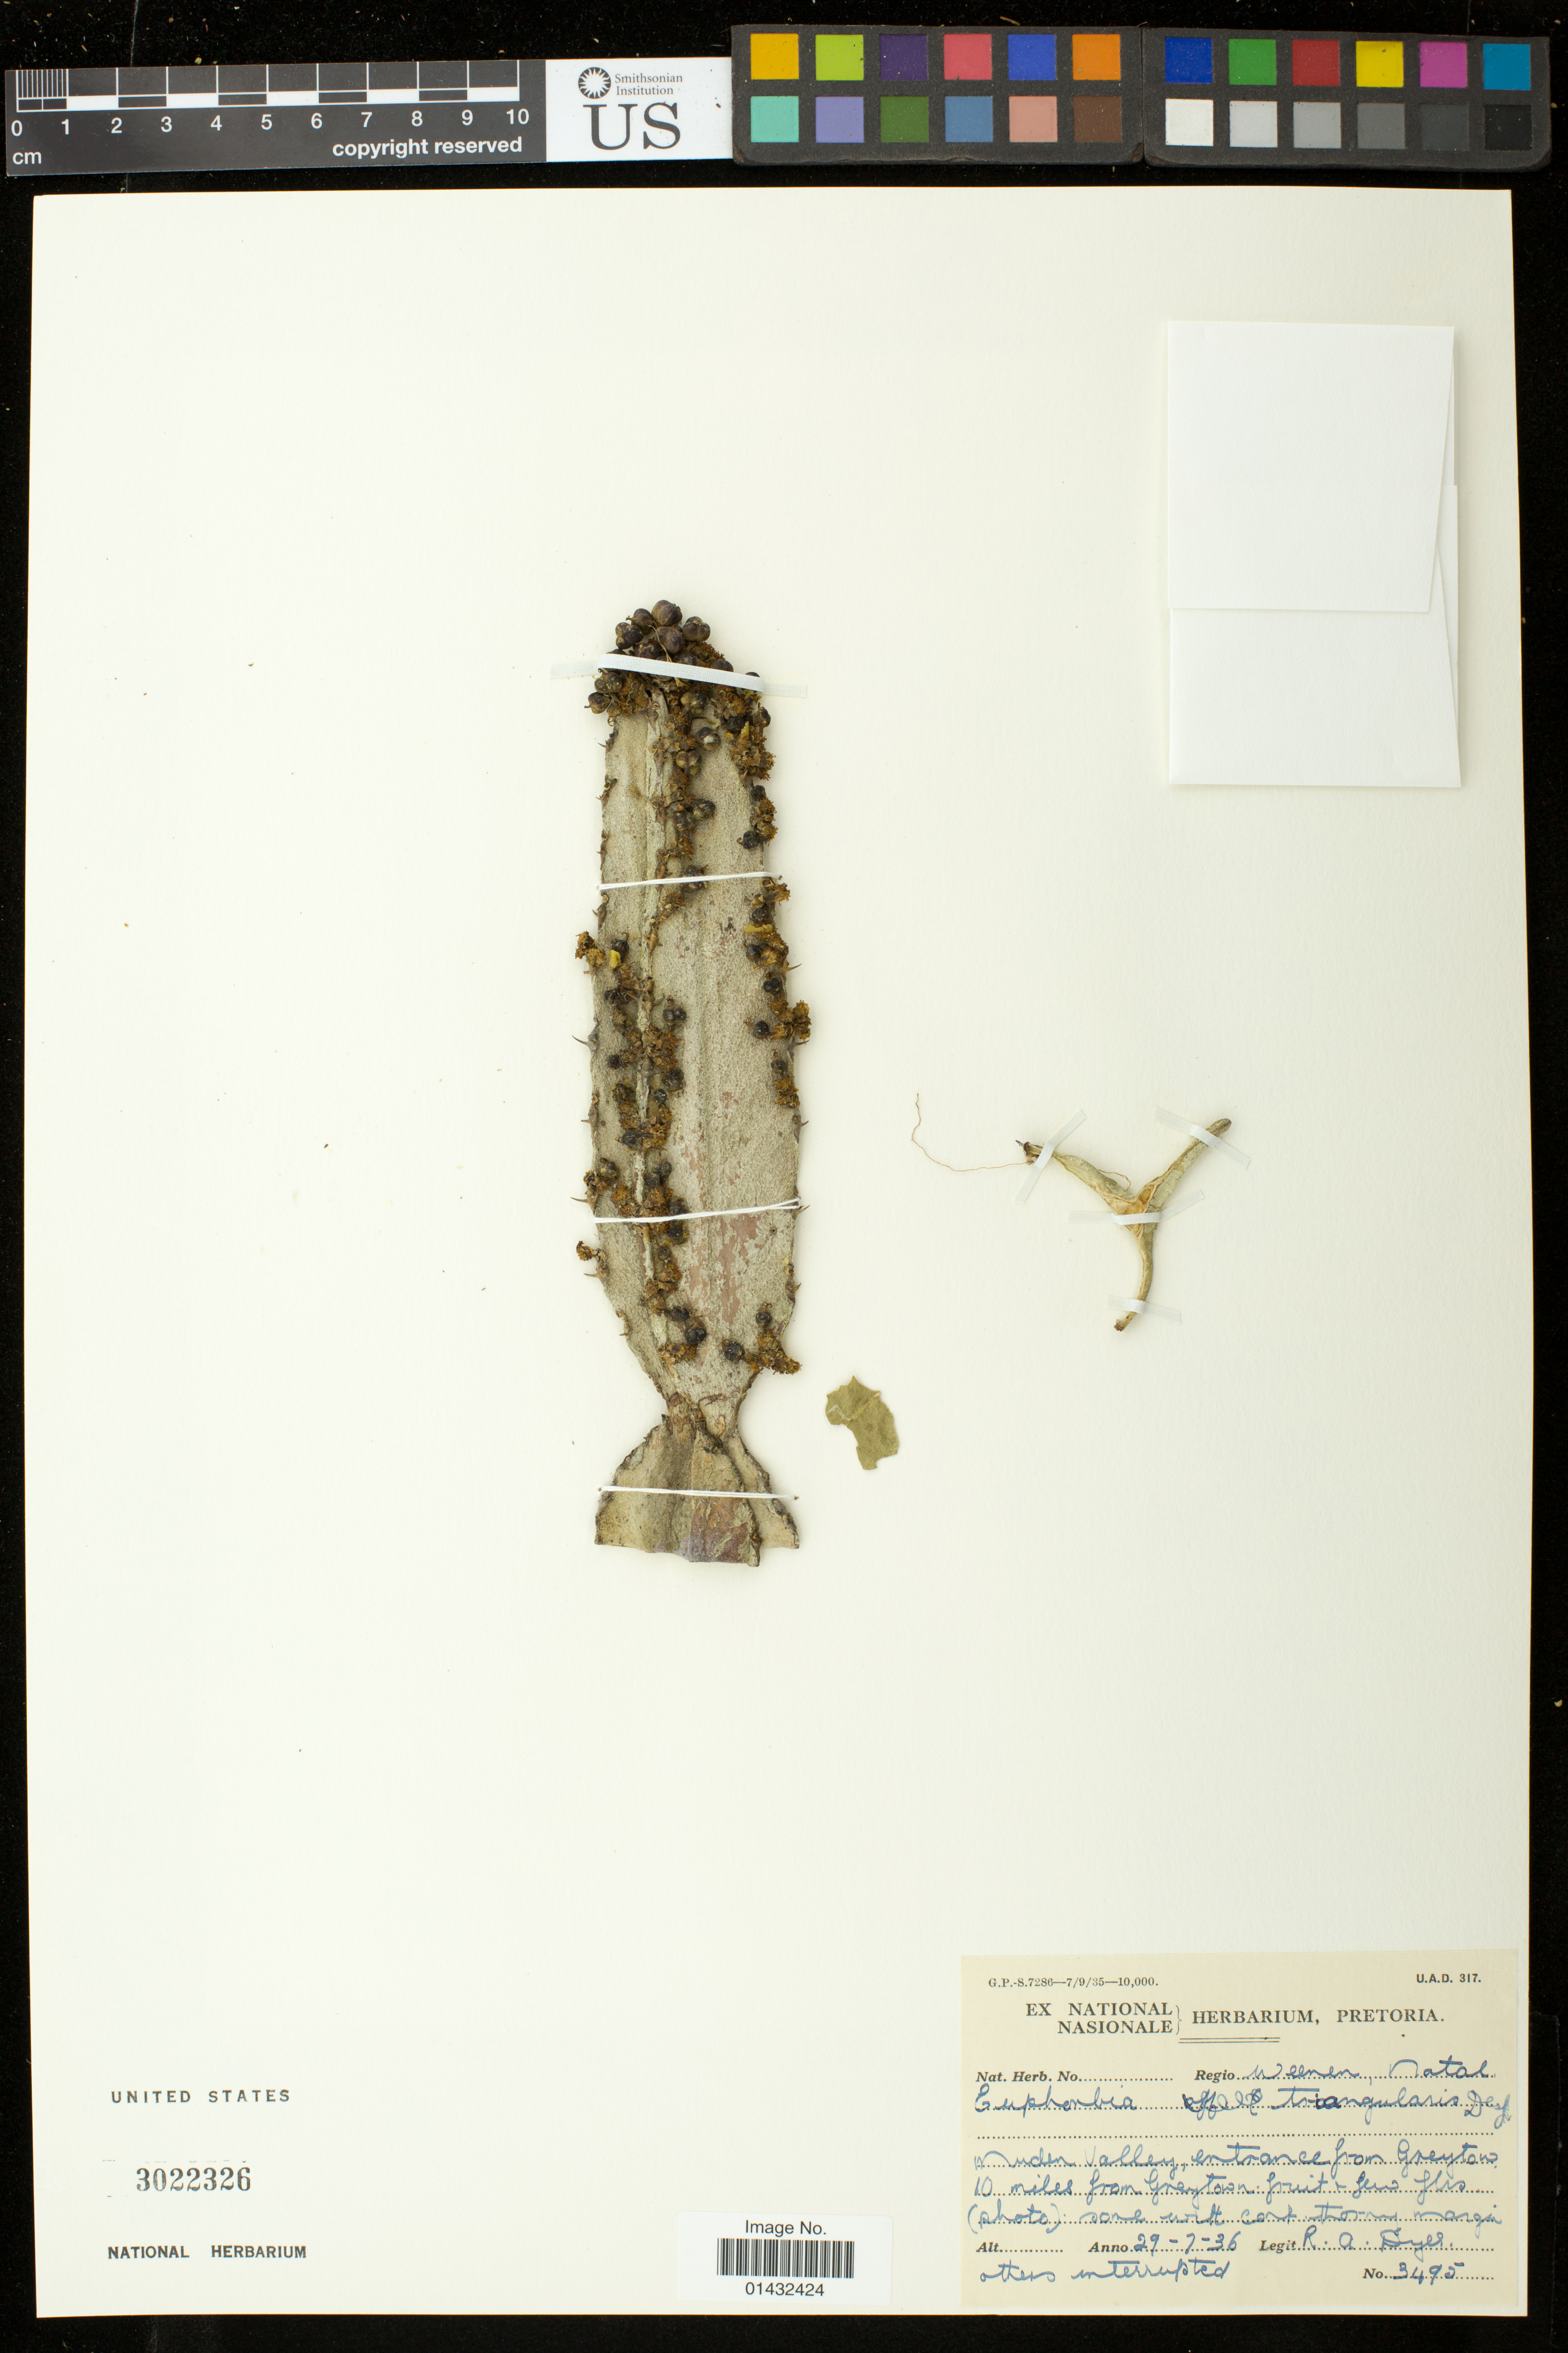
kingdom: Plantae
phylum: Tracheophyta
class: Magnoliopsida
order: Malpighiales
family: Euphorbiaceae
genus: Euphorbia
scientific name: Euphorbia triangularis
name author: Desf. ex A. Berger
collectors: R. A. Dyer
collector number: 3495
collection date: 1936-07-29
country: South Africa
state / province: KwaZulu-Natal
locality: Muden Valley, entrance from Greytown.; 10 miles from Greytown.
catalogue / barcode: US 3022326